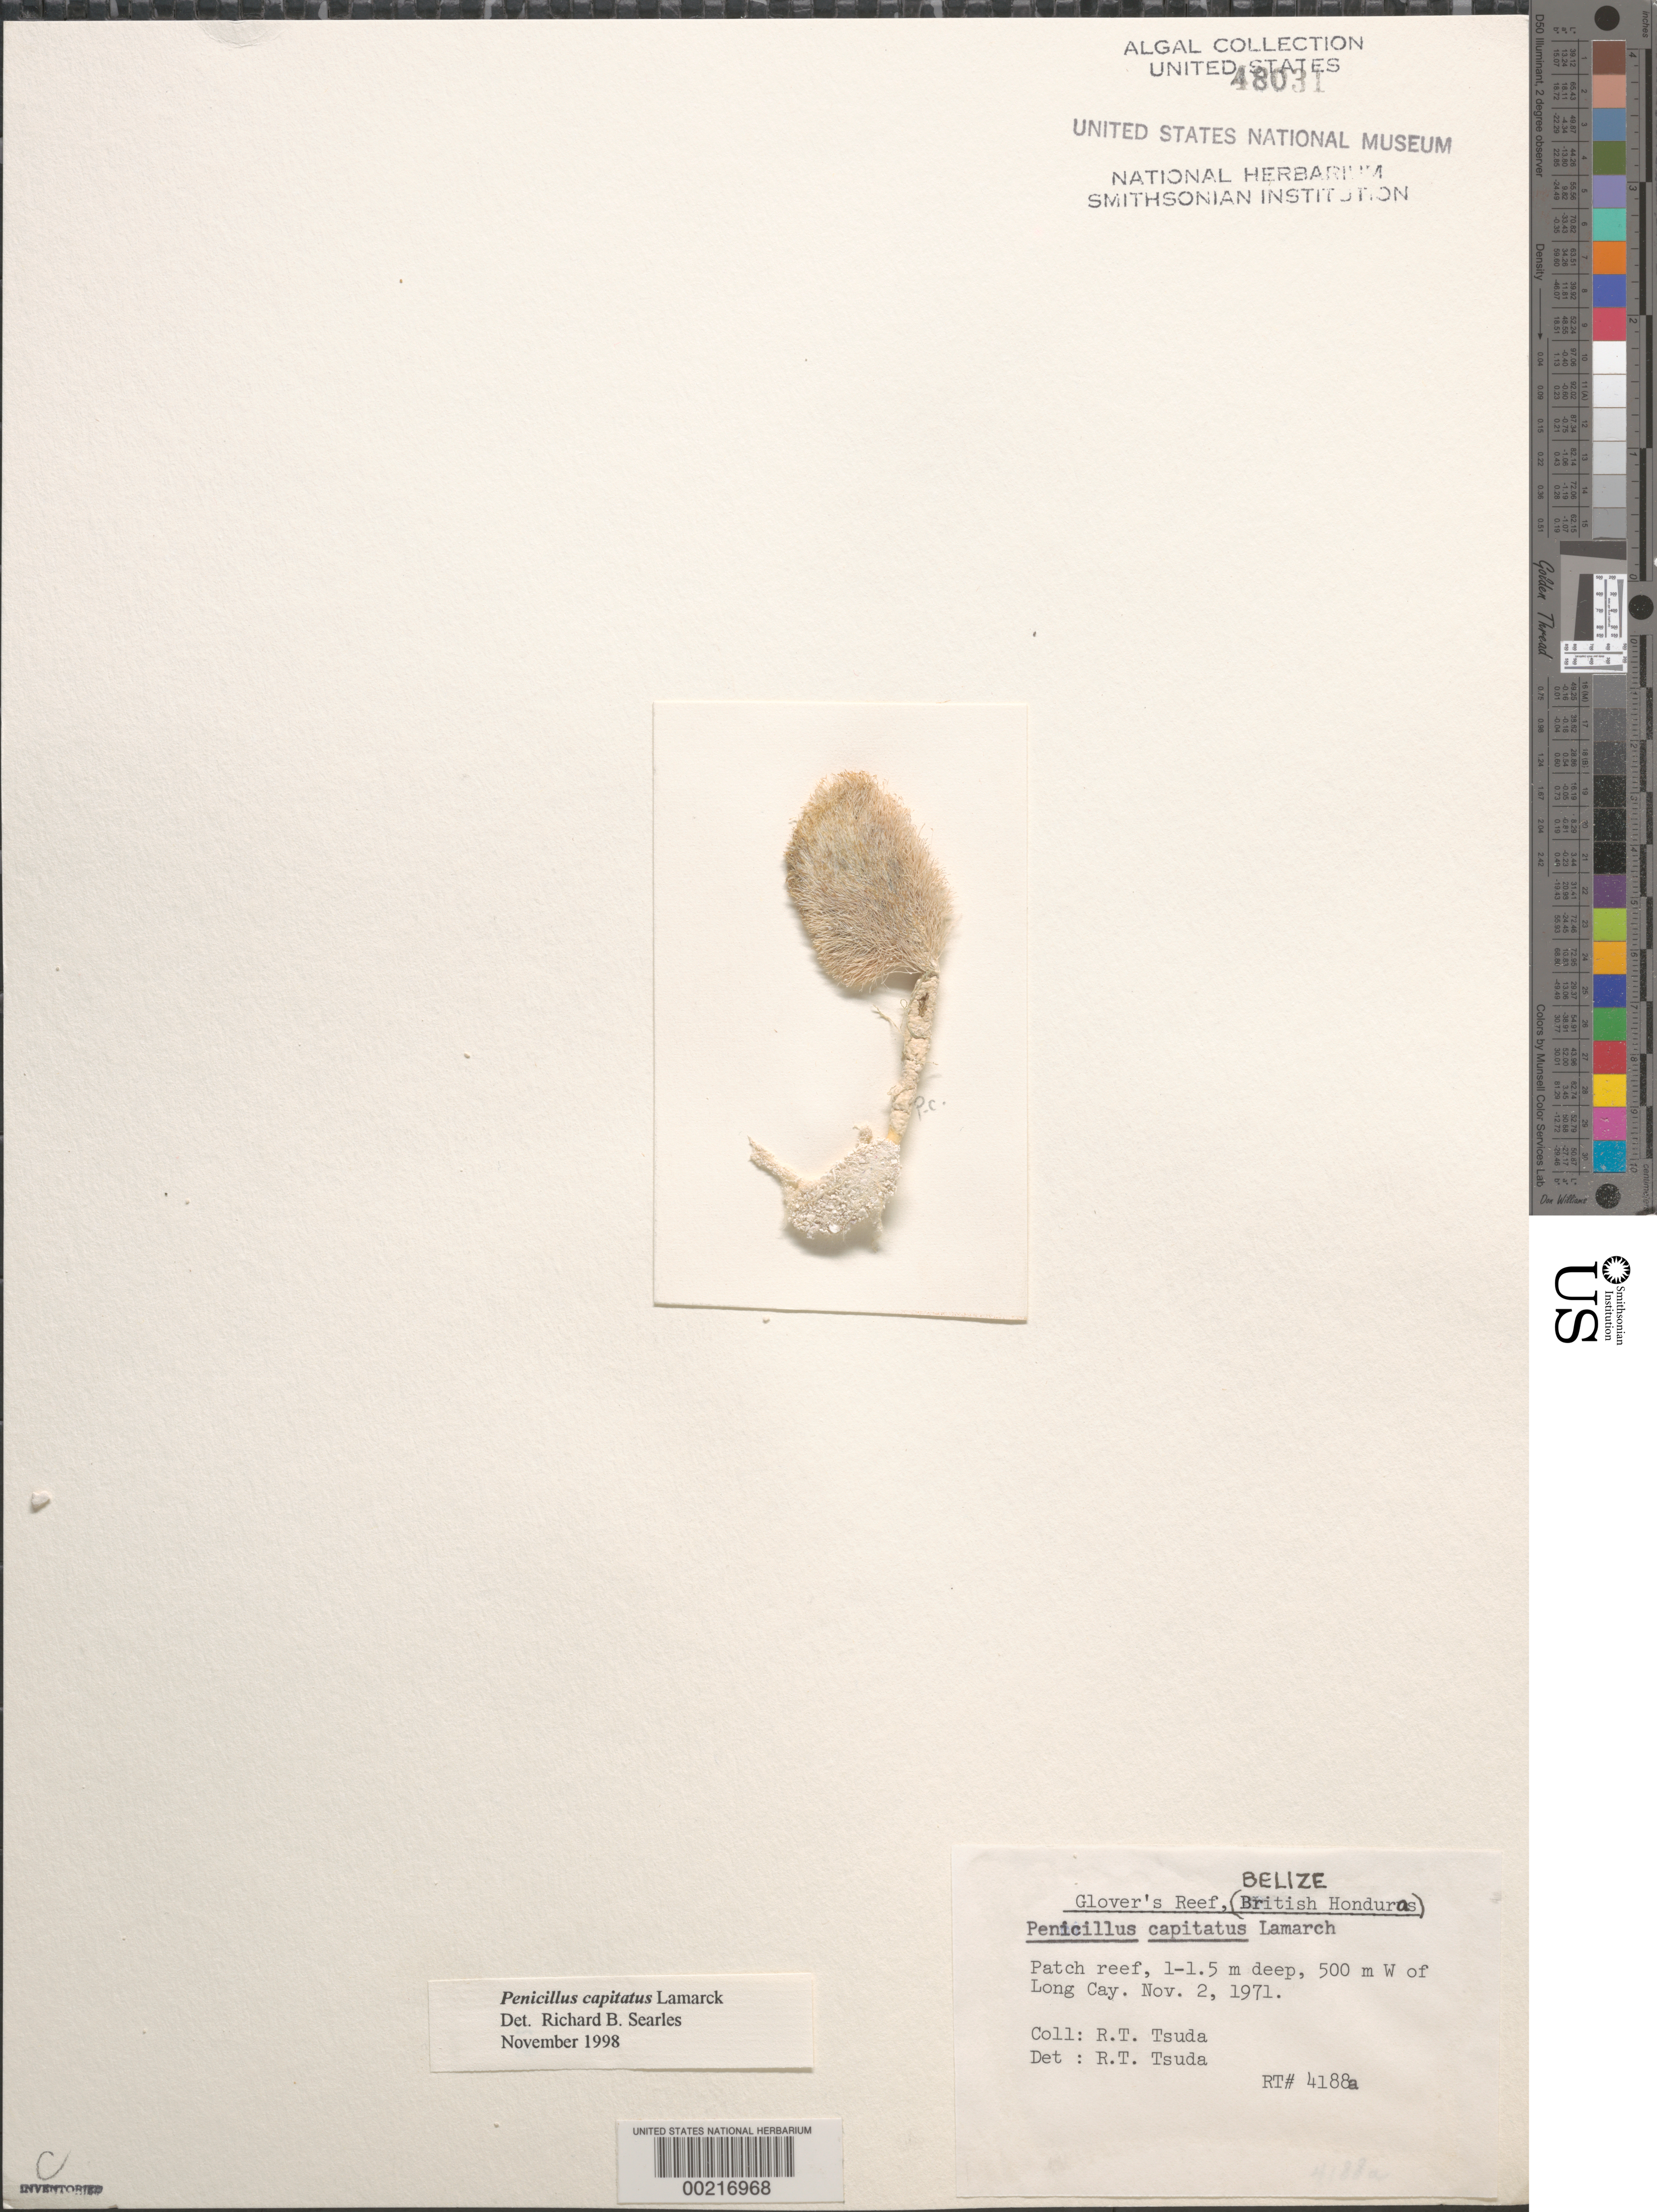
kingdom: Plantae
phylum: Chlorophyta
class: Ulvophyceae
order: Bryopsidales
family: Udoteaceae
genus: Penicillus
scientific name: Penicillus capitatus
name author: Lam.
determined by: Tsuda, R. T.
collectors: R. Tsuda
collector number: Rt 4188a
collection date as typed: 02 Nov 1971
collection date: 1971-11-02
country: Belize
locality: Glover's Reef, W of Long Cay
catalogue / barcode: US 48031